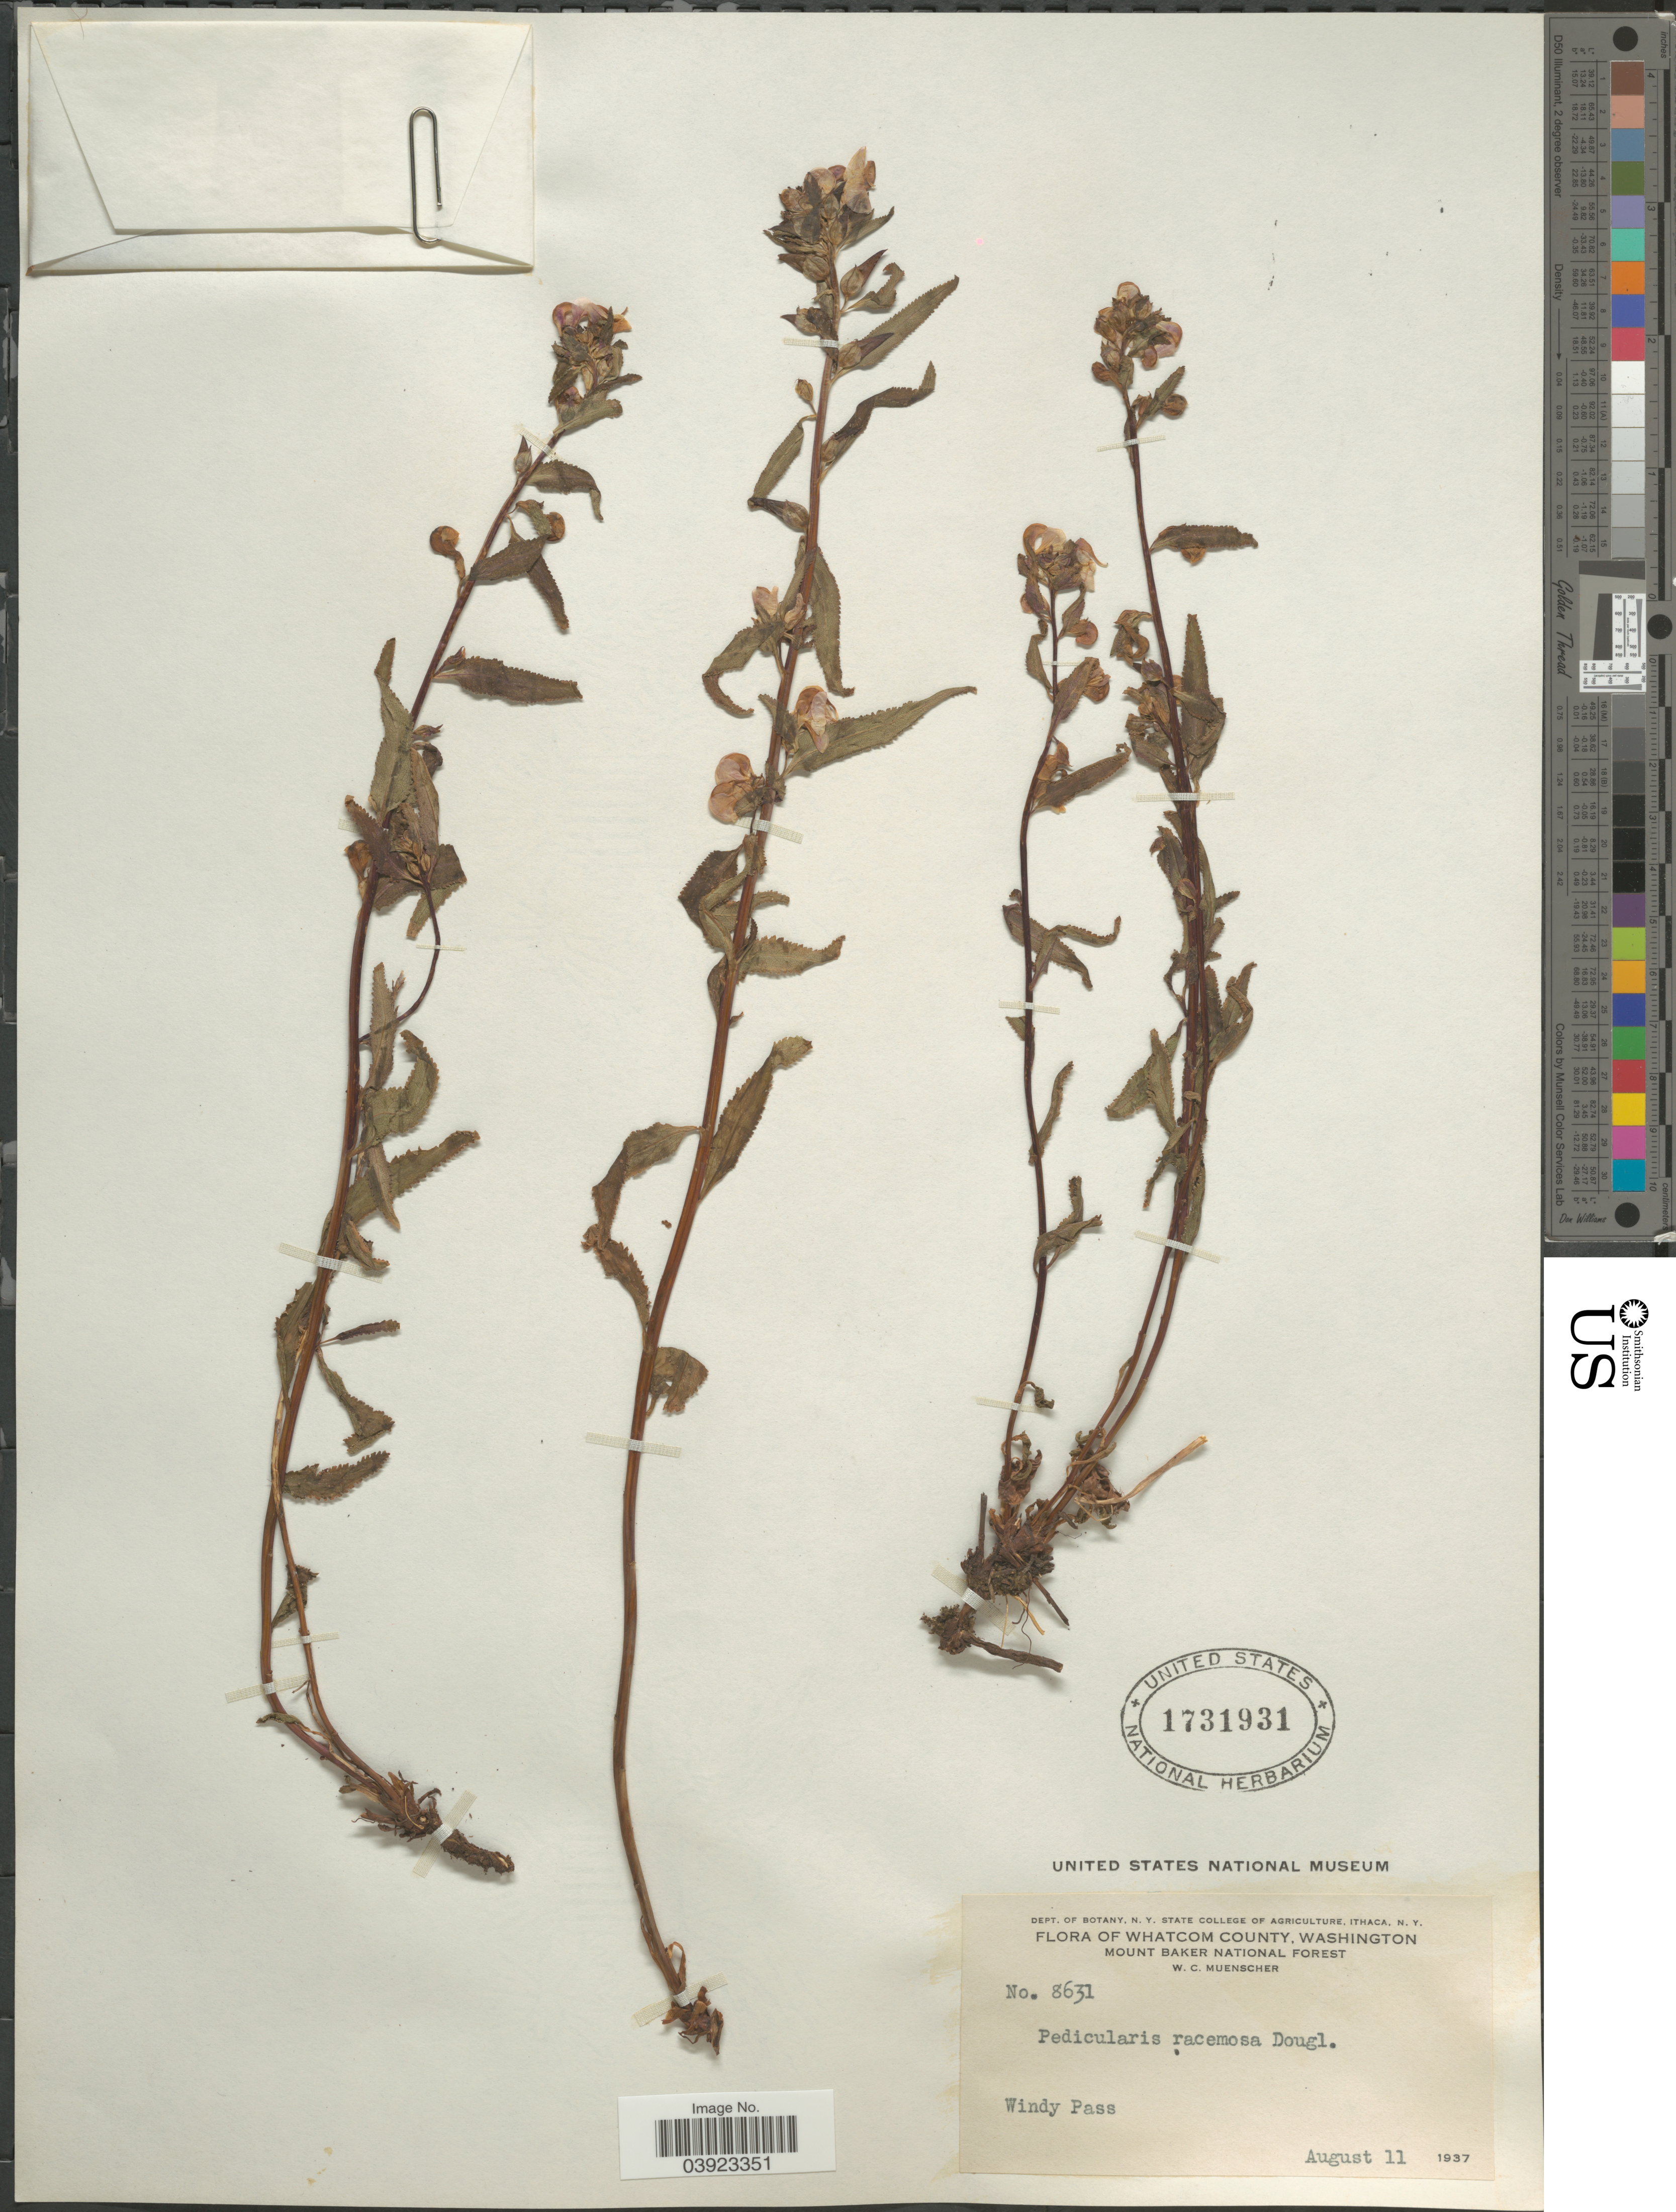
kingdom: Plantae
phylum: Tracheophyta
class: Magnoliopsida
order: Lamiales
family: Orobanchaceae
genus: Pedicularis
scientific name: Pedicularis racemosa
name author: Douglas ex Benth.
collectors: W. Muenscher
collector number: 8631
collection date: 1937-08-11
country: United States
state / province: Washington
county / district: Whatcom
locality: Whatcom County. Mount Baker National Forest. Windy Pass.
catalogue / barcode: US 1731931